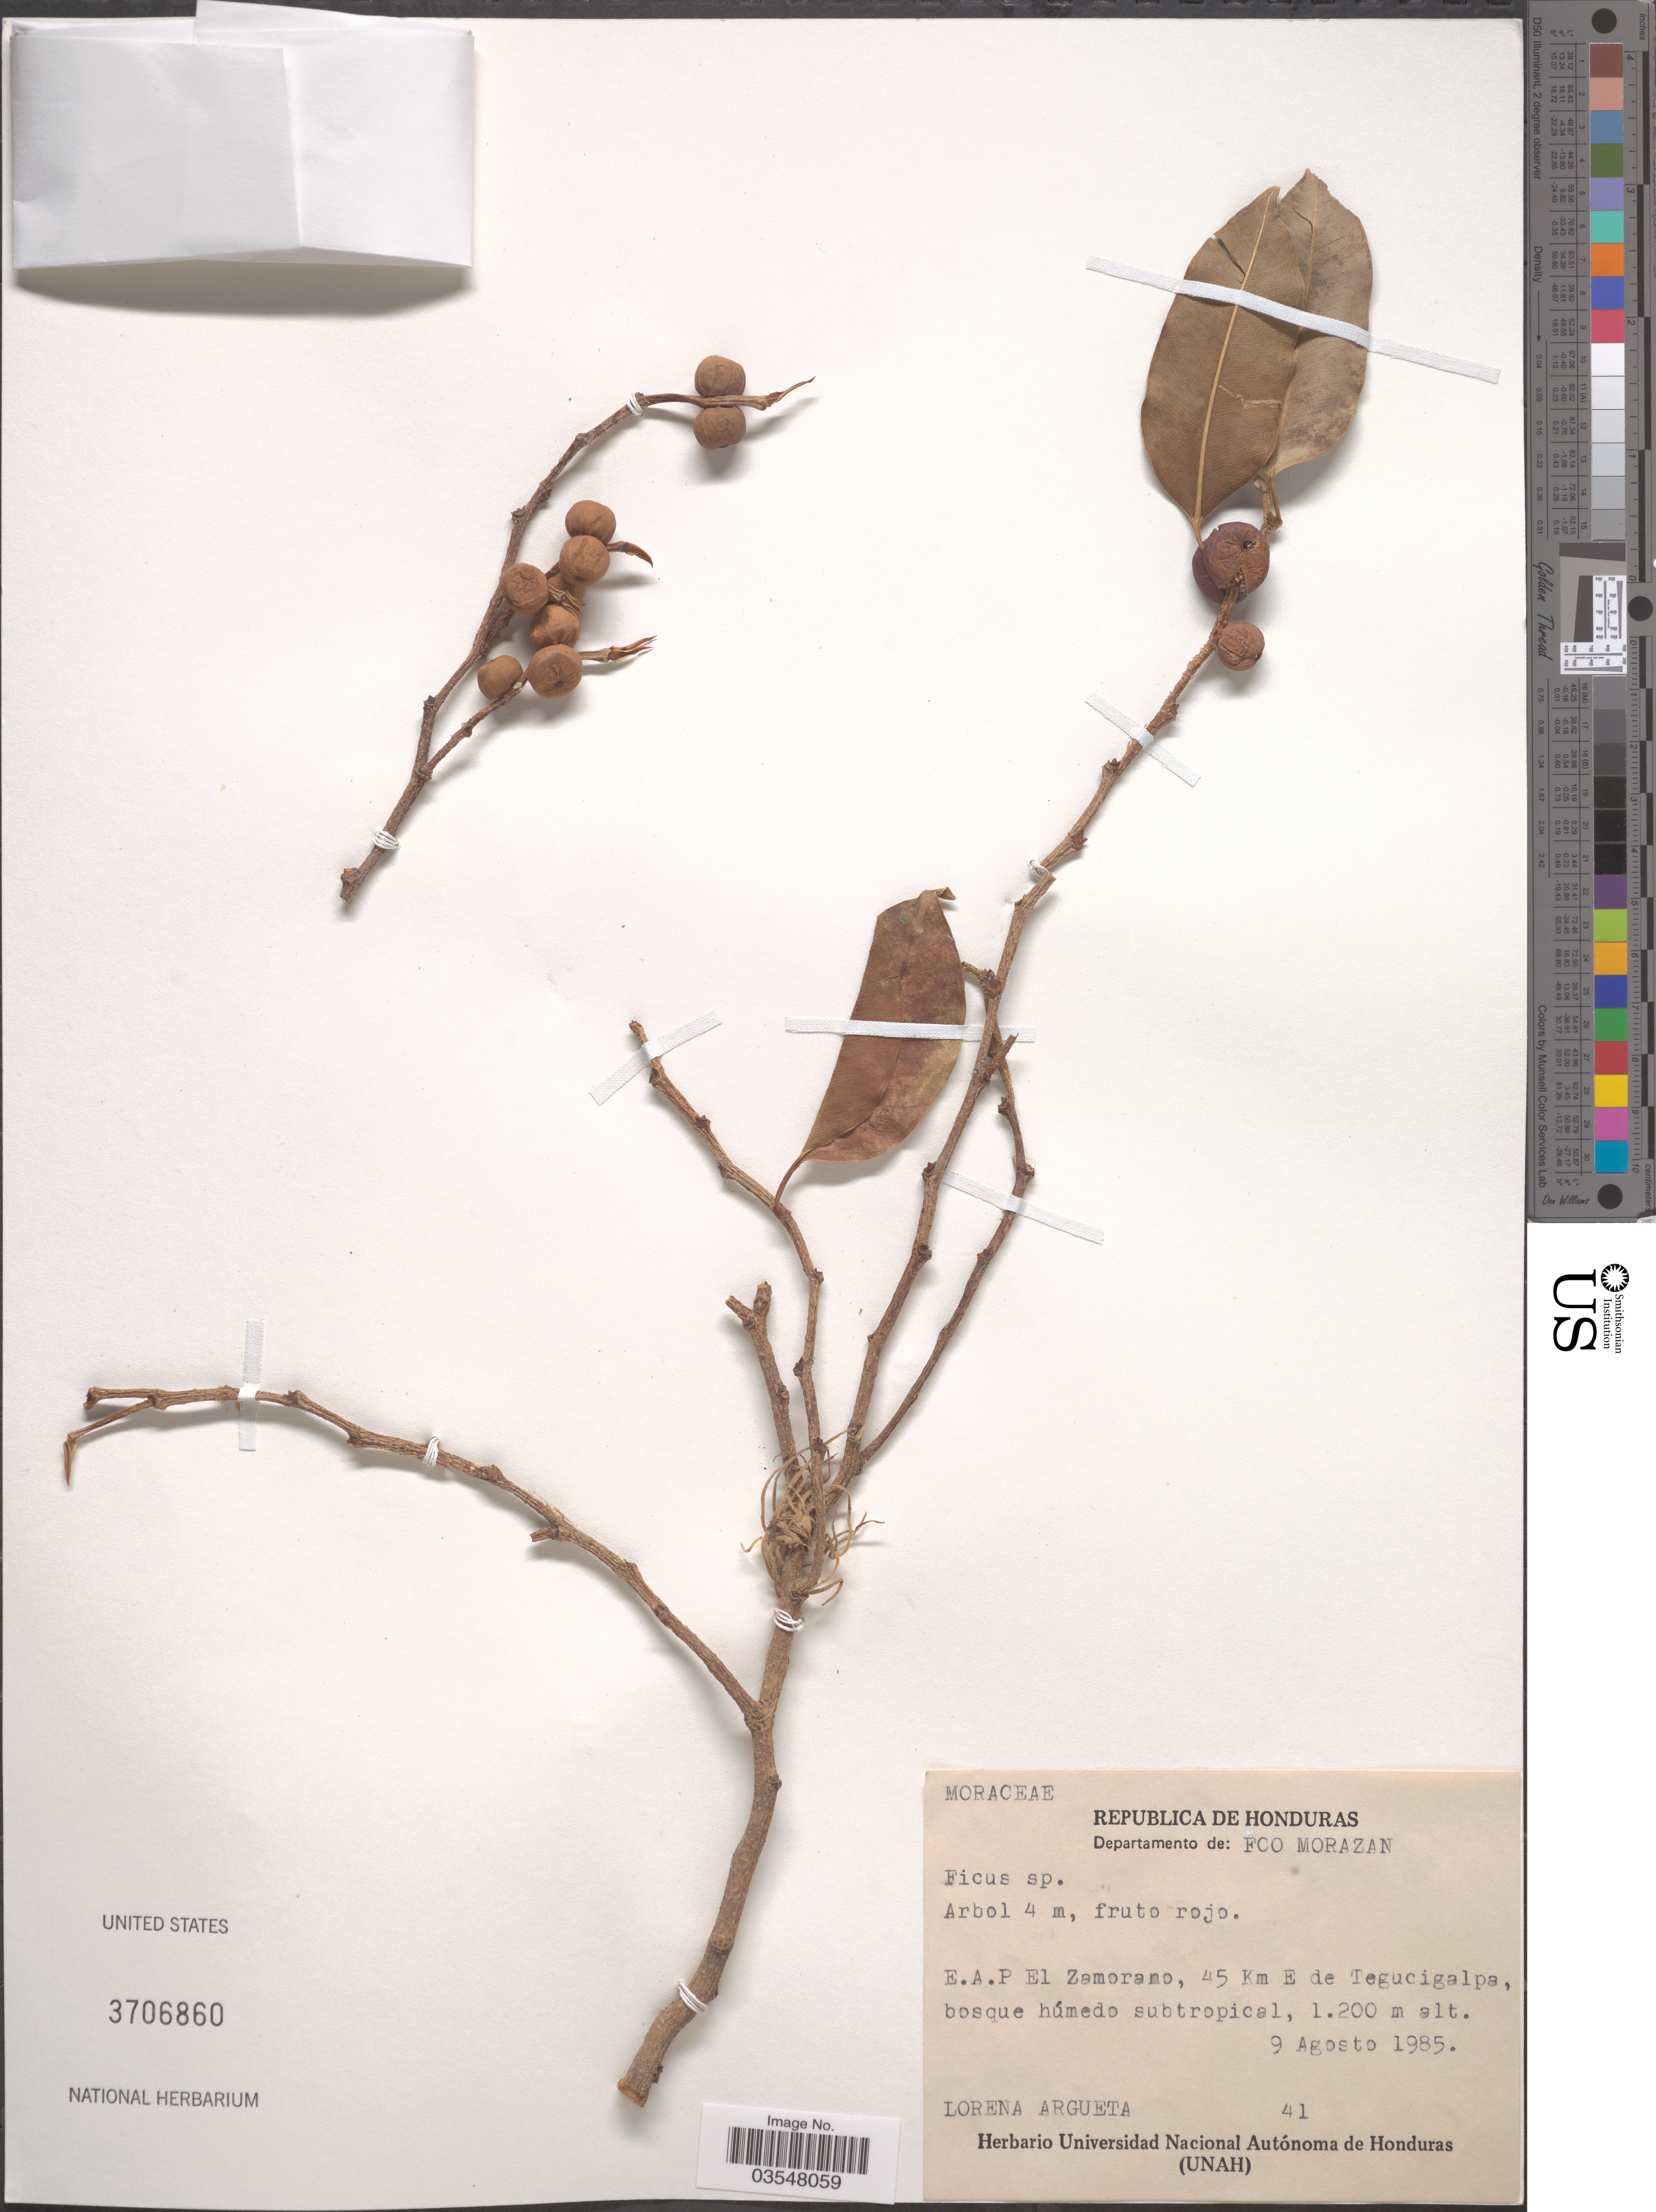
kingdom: Plantae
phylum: Tracheophyta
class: Magnoliopsida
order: Rosales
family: Moraceae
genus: Ficus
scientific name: Ficus sp.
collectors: L. Argueta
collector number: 41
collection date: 1985-08-09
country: Honduras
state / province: Fco. Morazán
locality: Departamento de: Fco Morazan. E. A. P El Zamorano, 45 Km E de Tegucigalpa.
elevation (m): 1200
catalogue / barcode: US 3706860